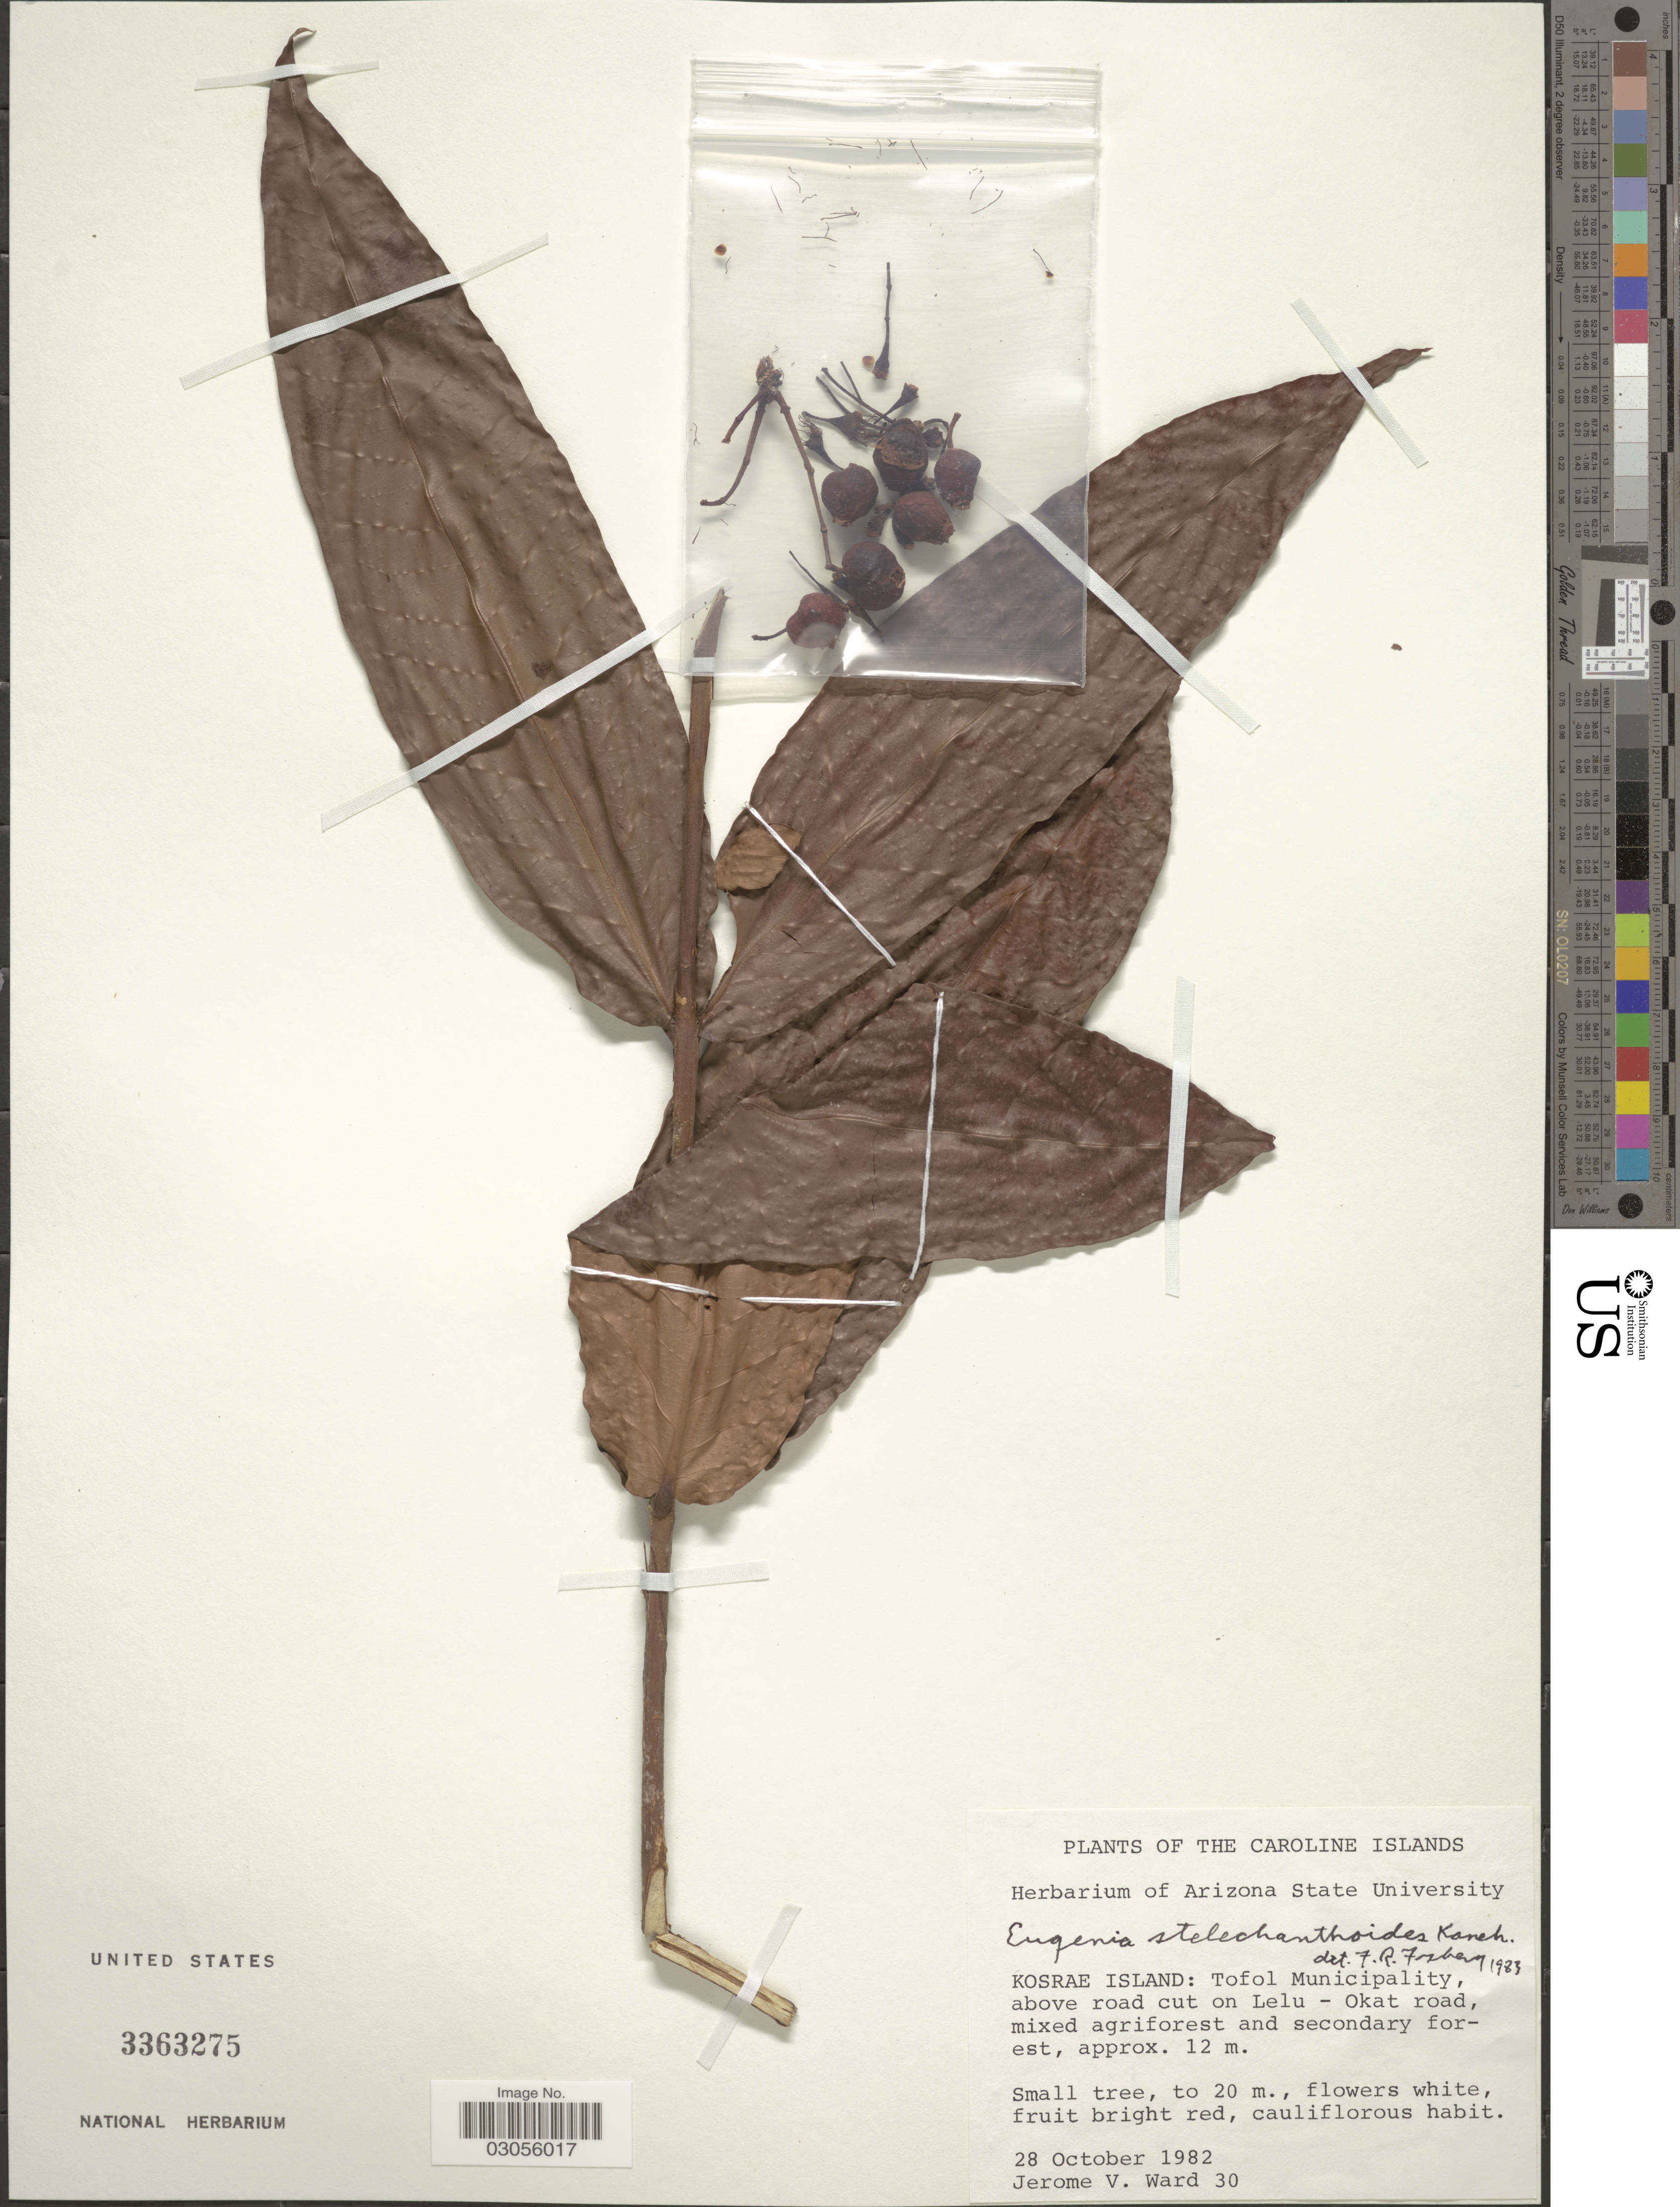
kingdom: Plantae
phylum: Tracheophyta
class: Magnoliopsida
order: Myrtales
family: Myrtaceae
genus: Syzygium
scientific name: Syzygium stelechanthoides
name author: (Kaneh.) M.W. Tornab. & W.L. Wagner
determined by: Strong, Mark T., (BOT), Smithsonian Institution - National Museum of Natural History (UNITED STATES)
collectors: J. V. Ward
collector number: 30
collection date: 1982-10-28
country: Micronesia, Federated States of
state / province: Kosrae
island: Kosrae [Kusaie]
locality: The Caroline Islands. Kosrae Island: Tofol Municipality, above road cut on Lelu - Okat road.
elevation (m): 12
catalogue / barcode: US 3363275